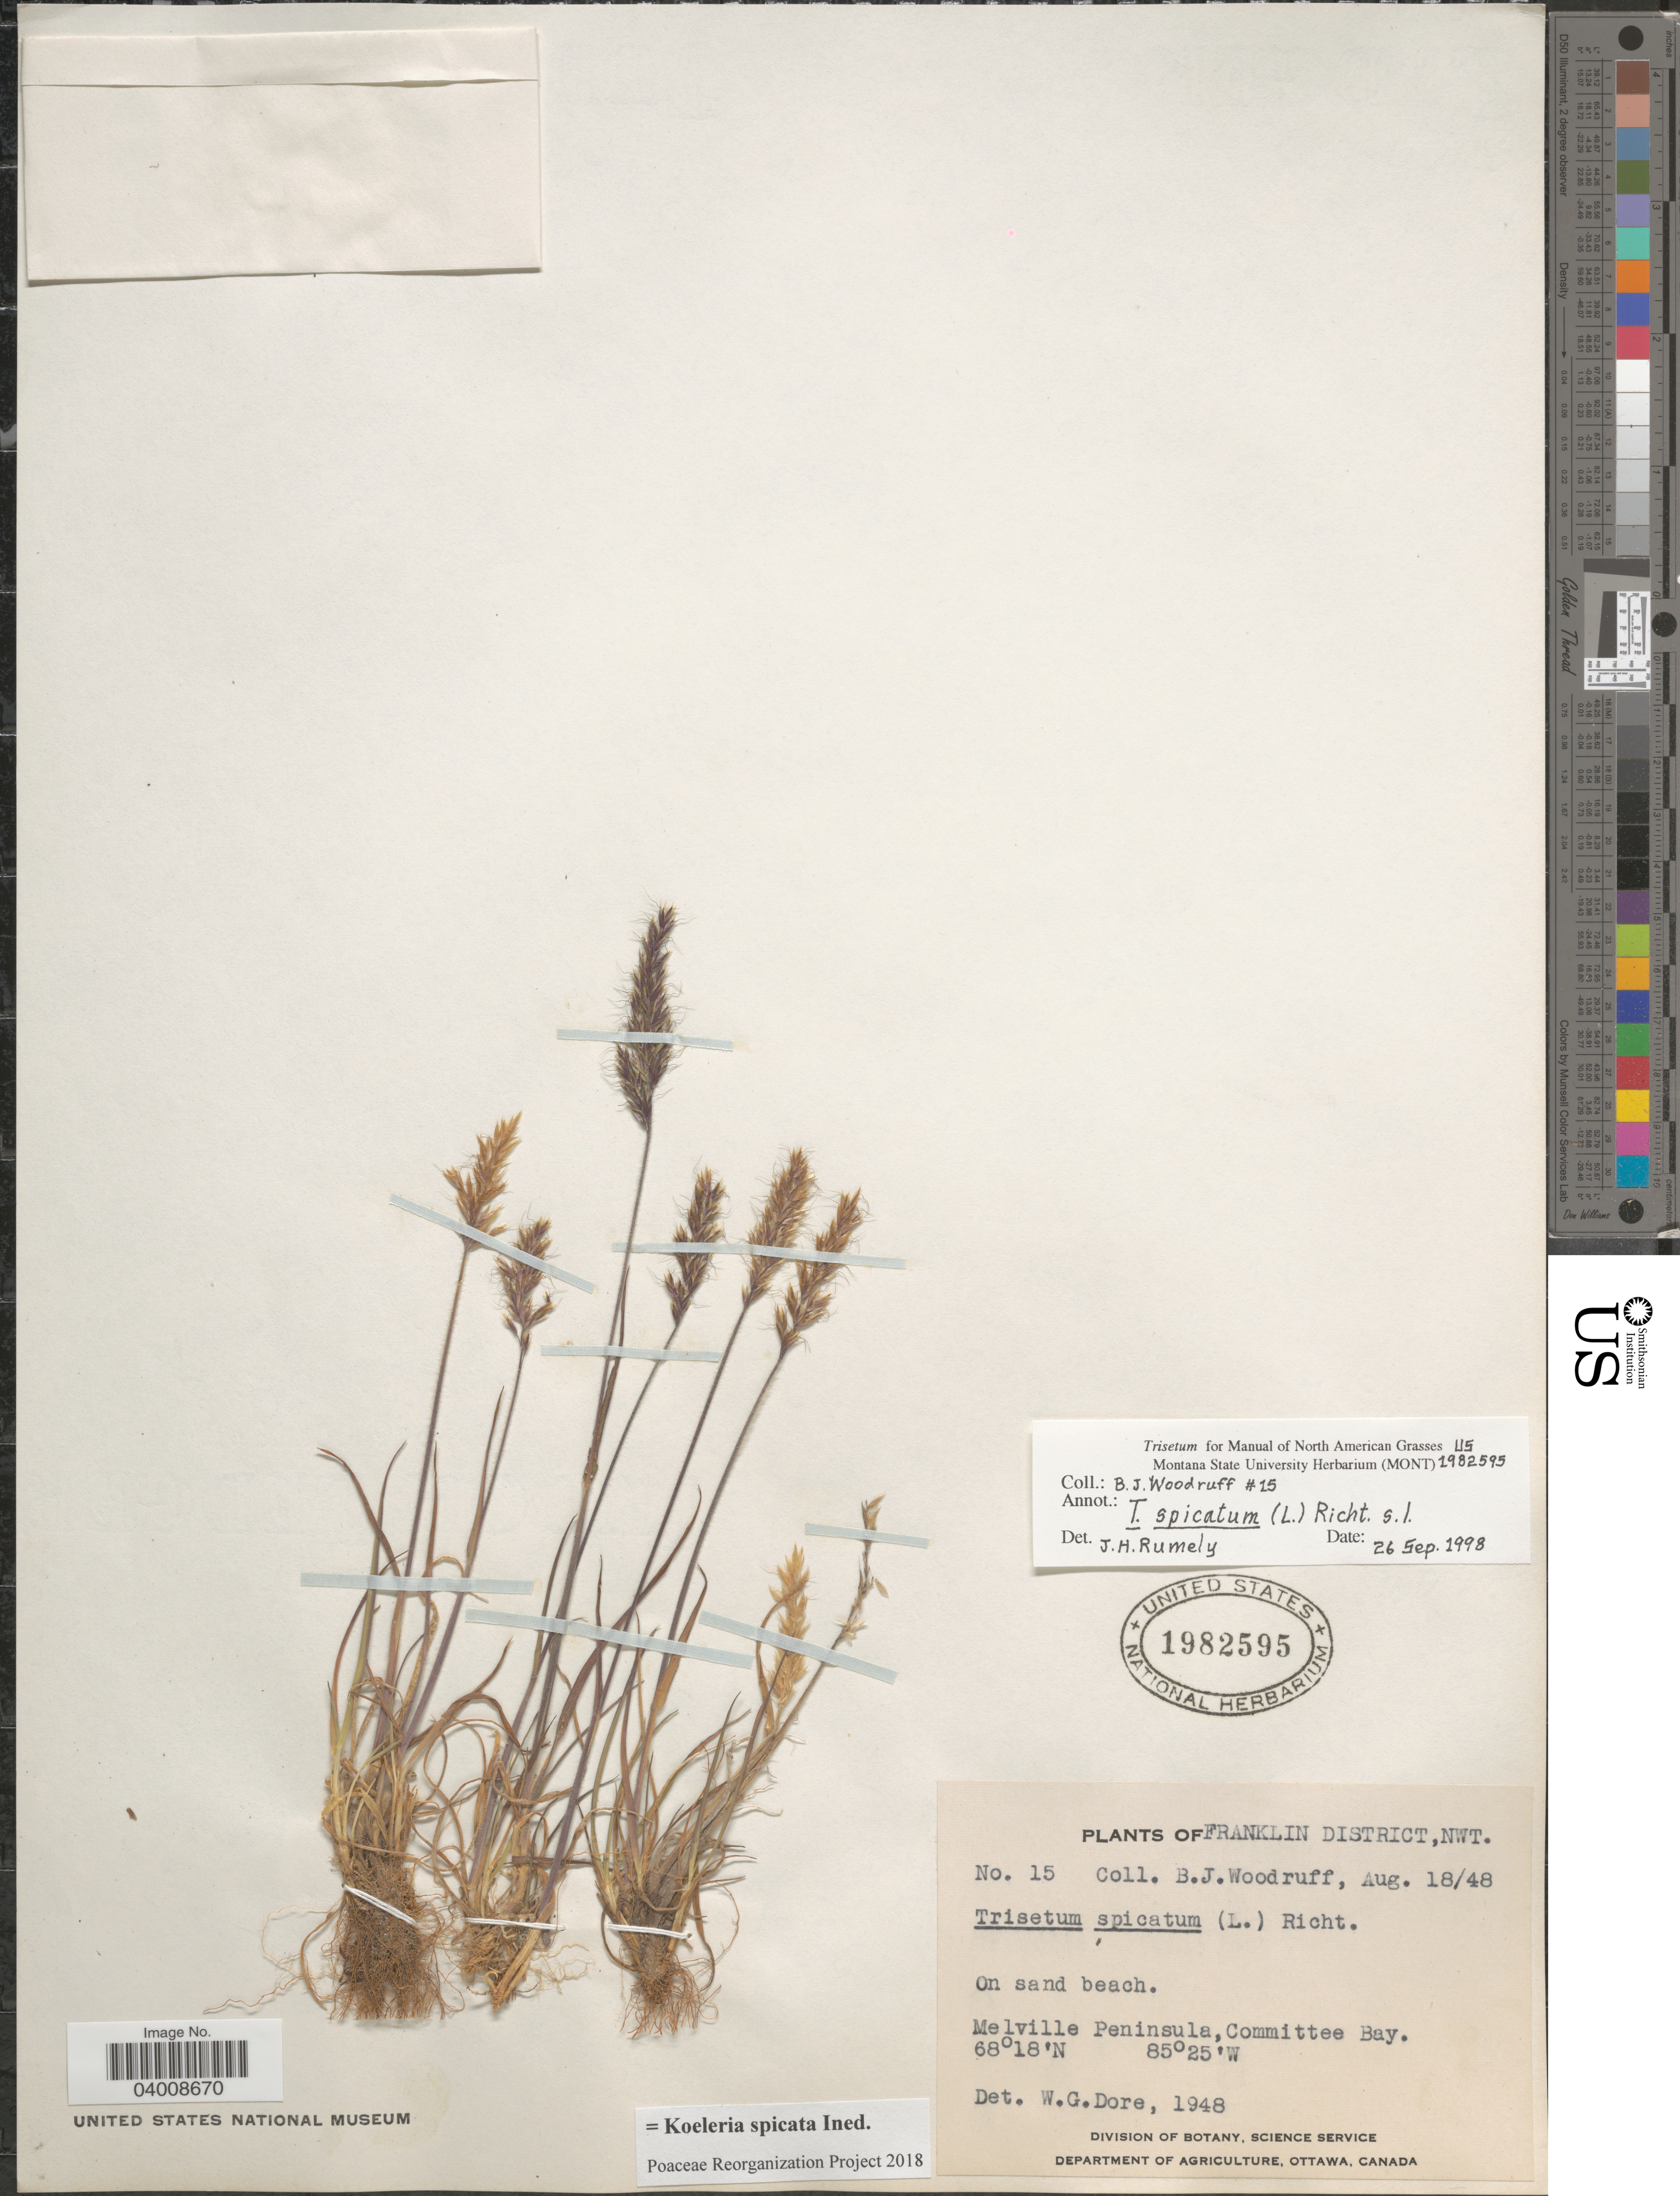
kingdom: Plantae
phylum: Tracheophyta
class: Liliopsida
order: Poales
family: Poaceae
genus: Koeleria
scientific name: Koeleria spicata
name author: (L.) Barberá et al.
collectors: B. Woodruff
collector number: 15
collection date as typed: Transcribed d/m/y: 18/8/48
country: Canada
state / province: Northwest Territories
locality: Franklin District. Melville Peninsula, Committee Bay.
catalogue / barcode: US 1982595